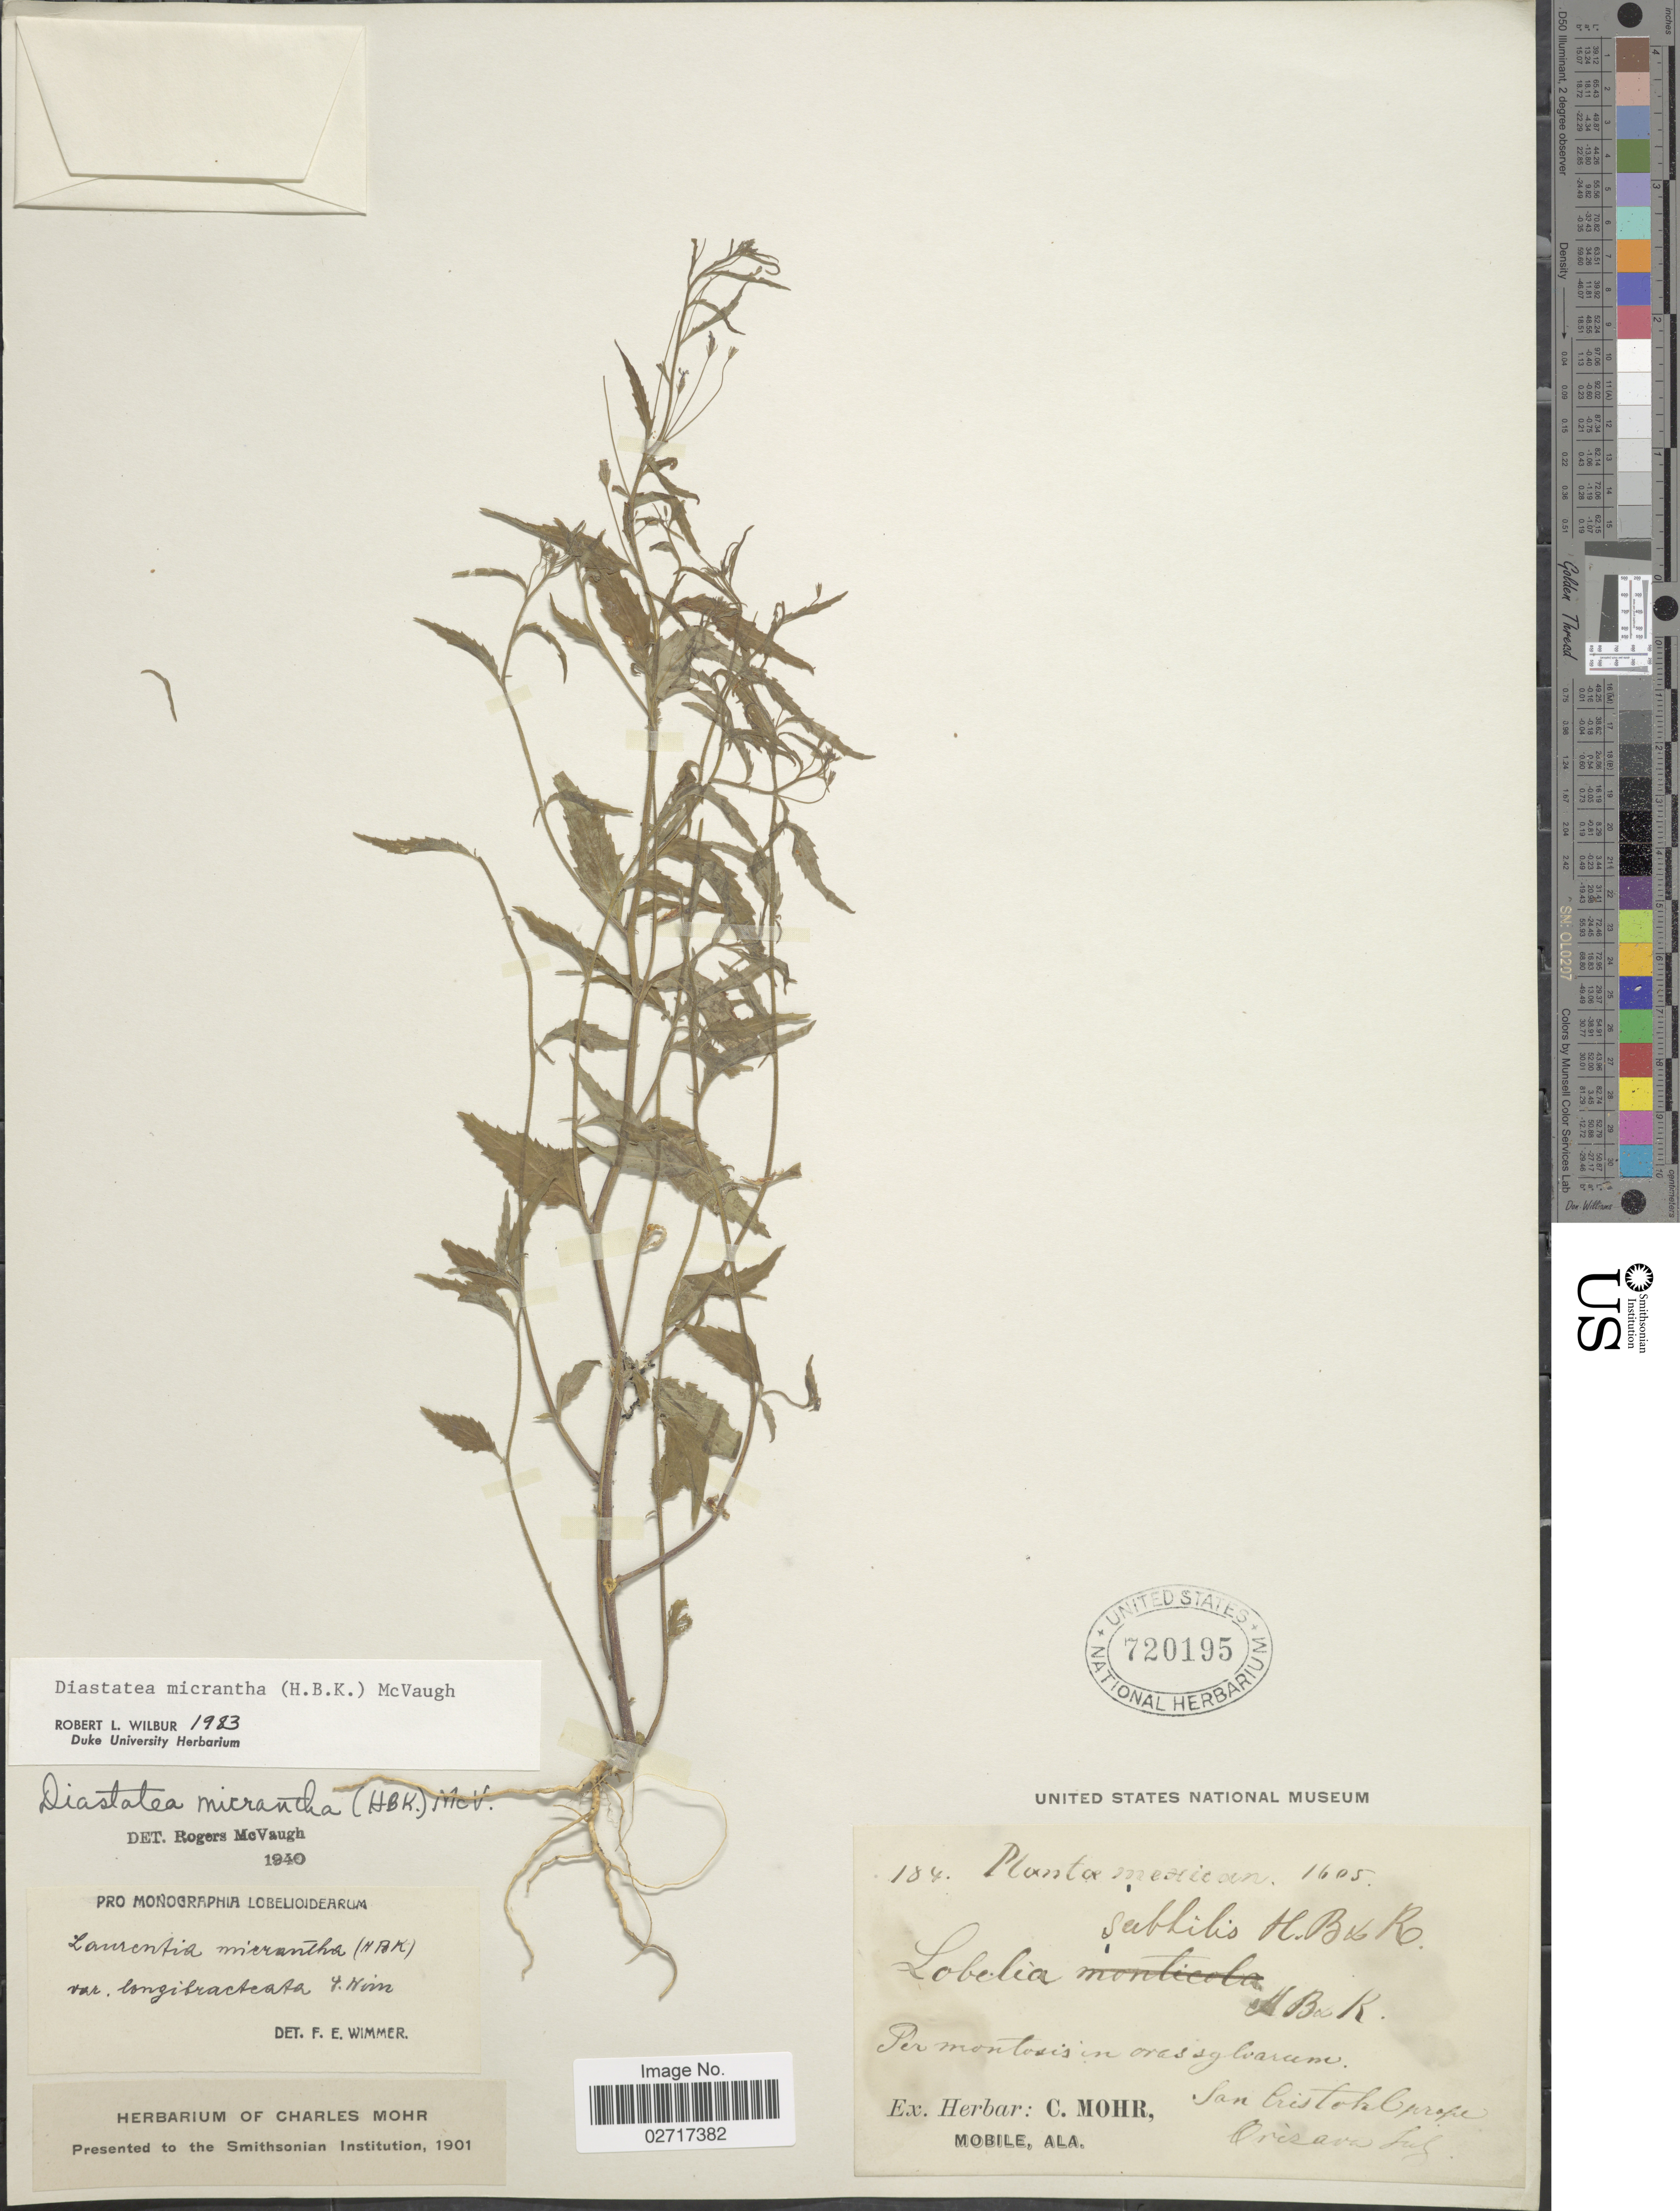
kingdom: Plantae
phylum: Tracheophyta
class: Magnoliopsida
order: Asterales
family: Campanulaceae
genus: Diastatea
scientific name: Diastatea micrantha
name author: (Kunth) McVaugh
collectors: ex herb. C. Mohr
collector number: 184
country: Mexico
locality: Per montosis in oras sylvarum. San Cristobal prope Orizava Jul. [interpreted]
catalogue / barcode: US 720195